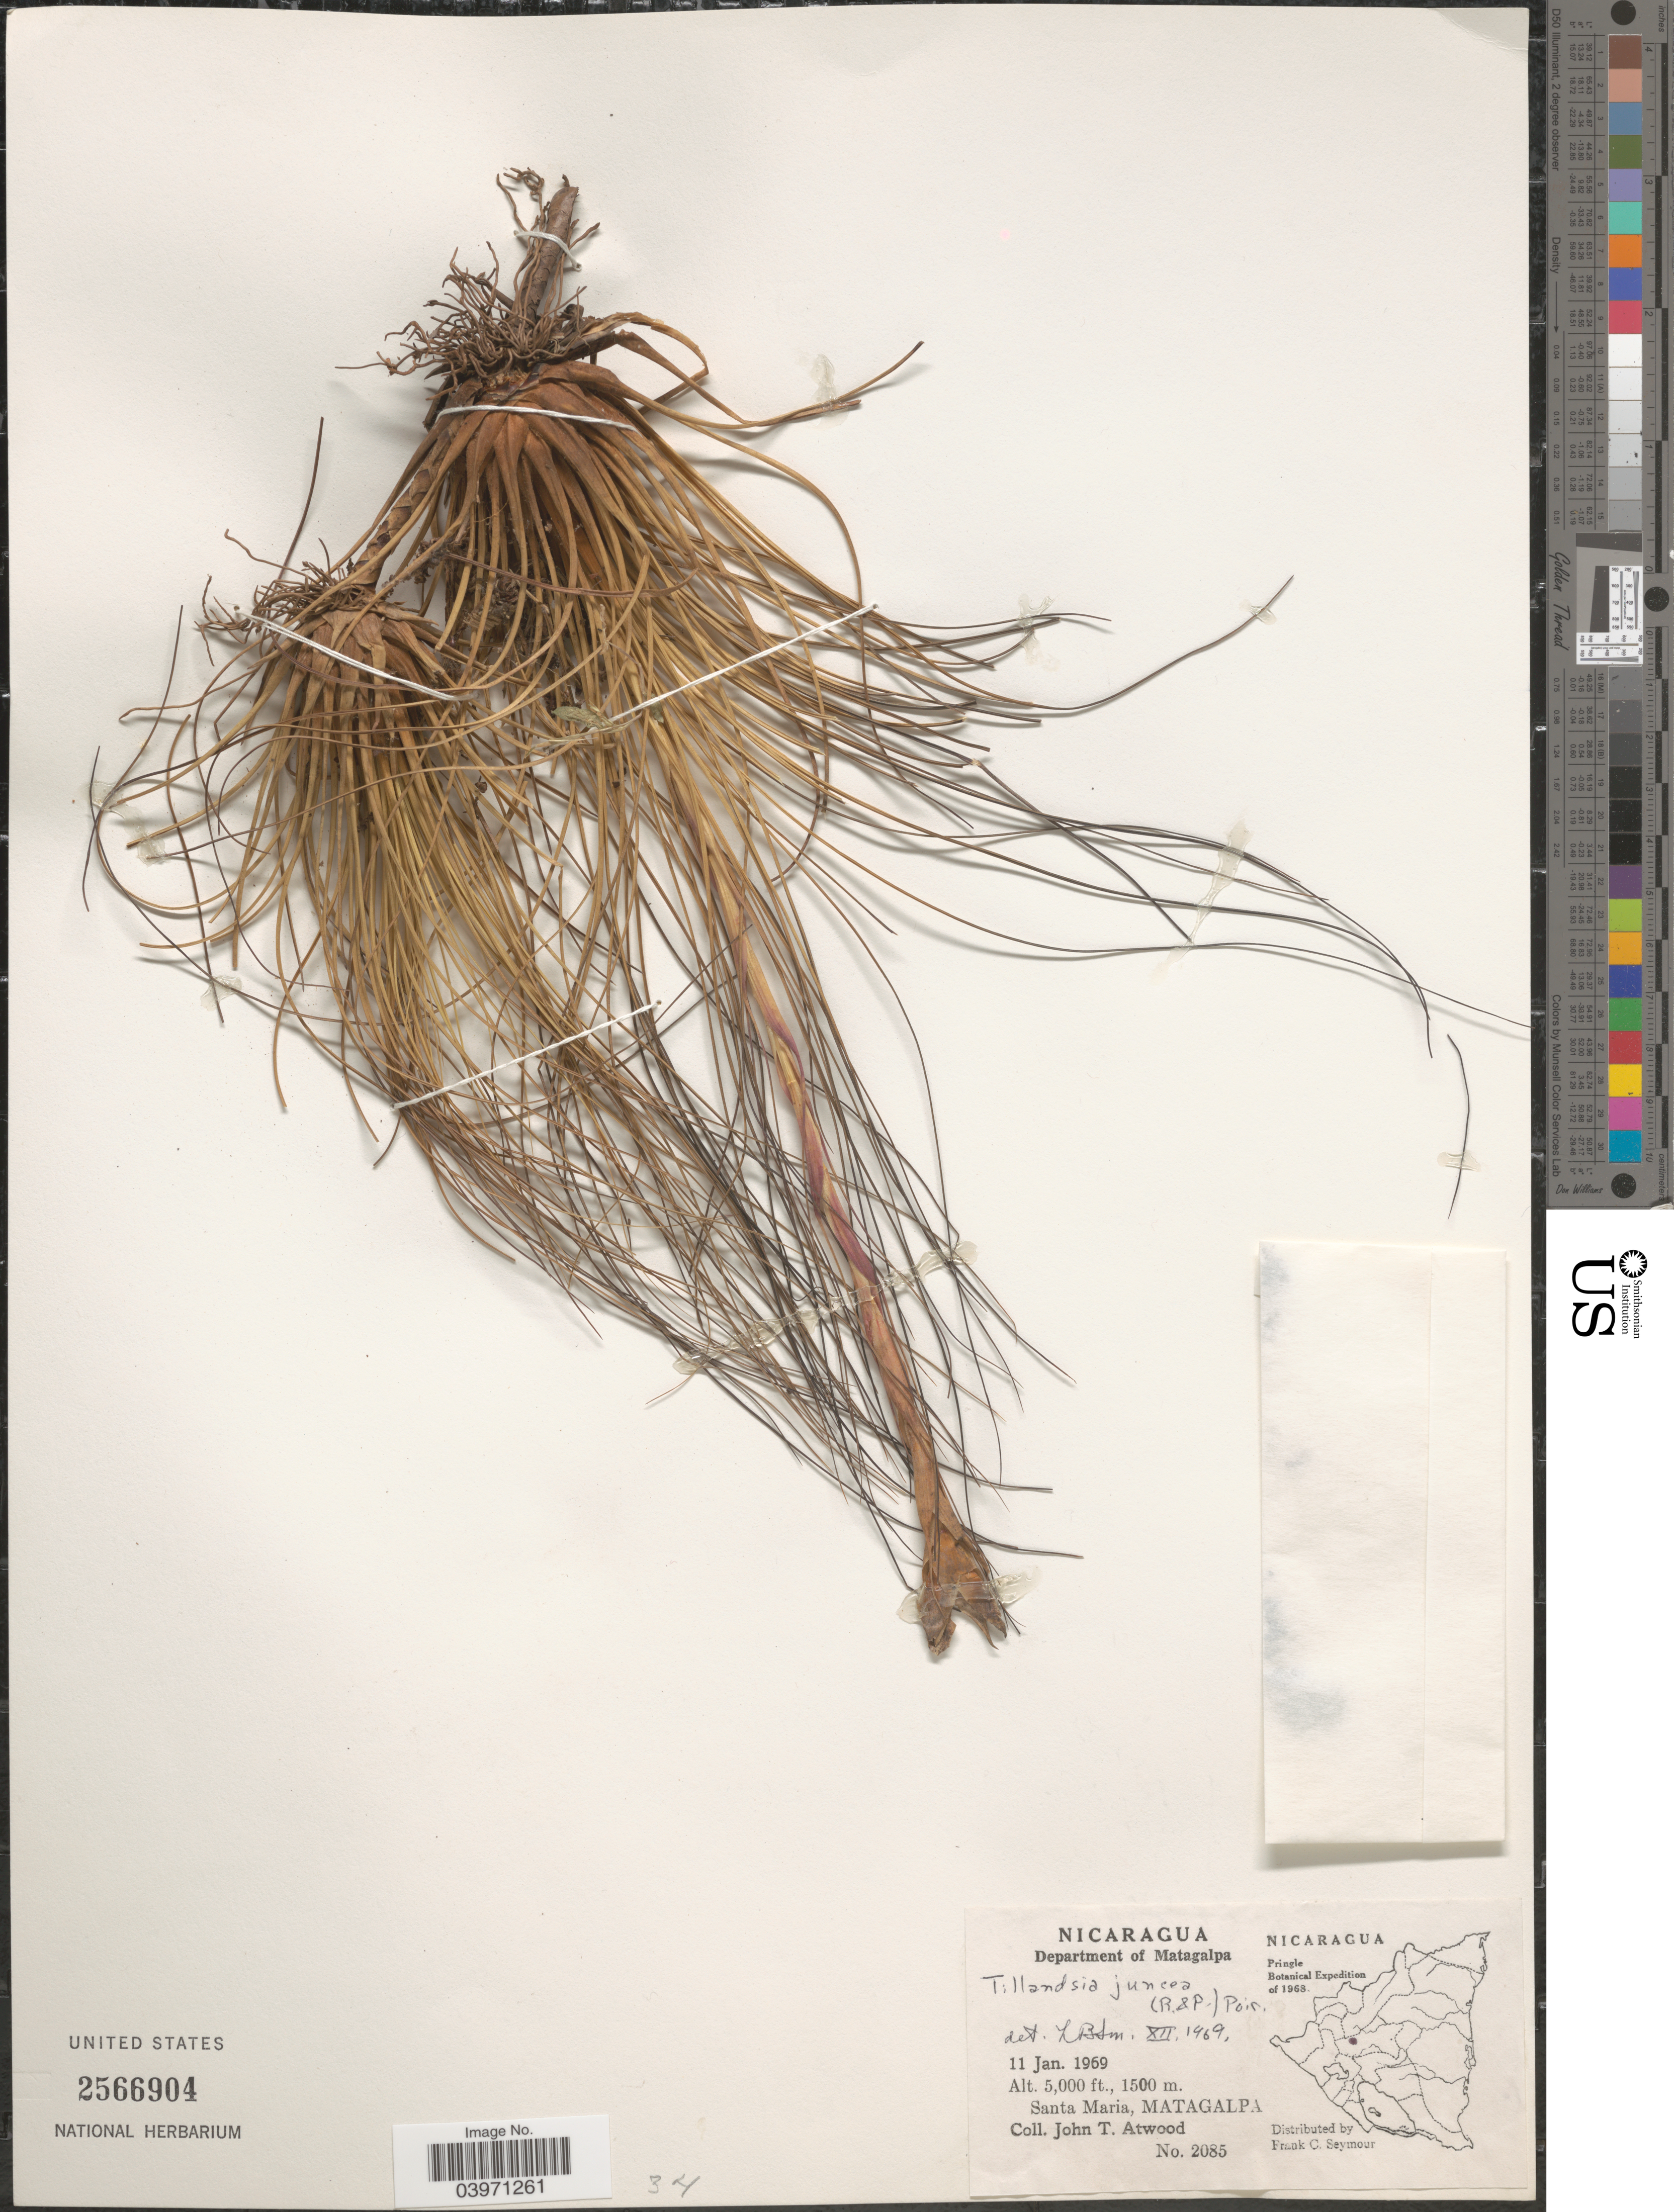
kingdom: Plantae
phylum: Tracheophyta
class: Liliopsida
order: Poales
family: Bromeliaceae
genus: Tillandsia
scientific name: Tillandsia juncea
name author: (Ruiz & Pav.) Poir.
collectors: J. T. Atwood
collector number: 2085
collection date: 1969-01-11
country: Nicaragua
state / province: Matagalpa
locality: Department of Matagalpa. Santa Maria.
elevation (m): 1524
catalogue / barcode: US 2566904